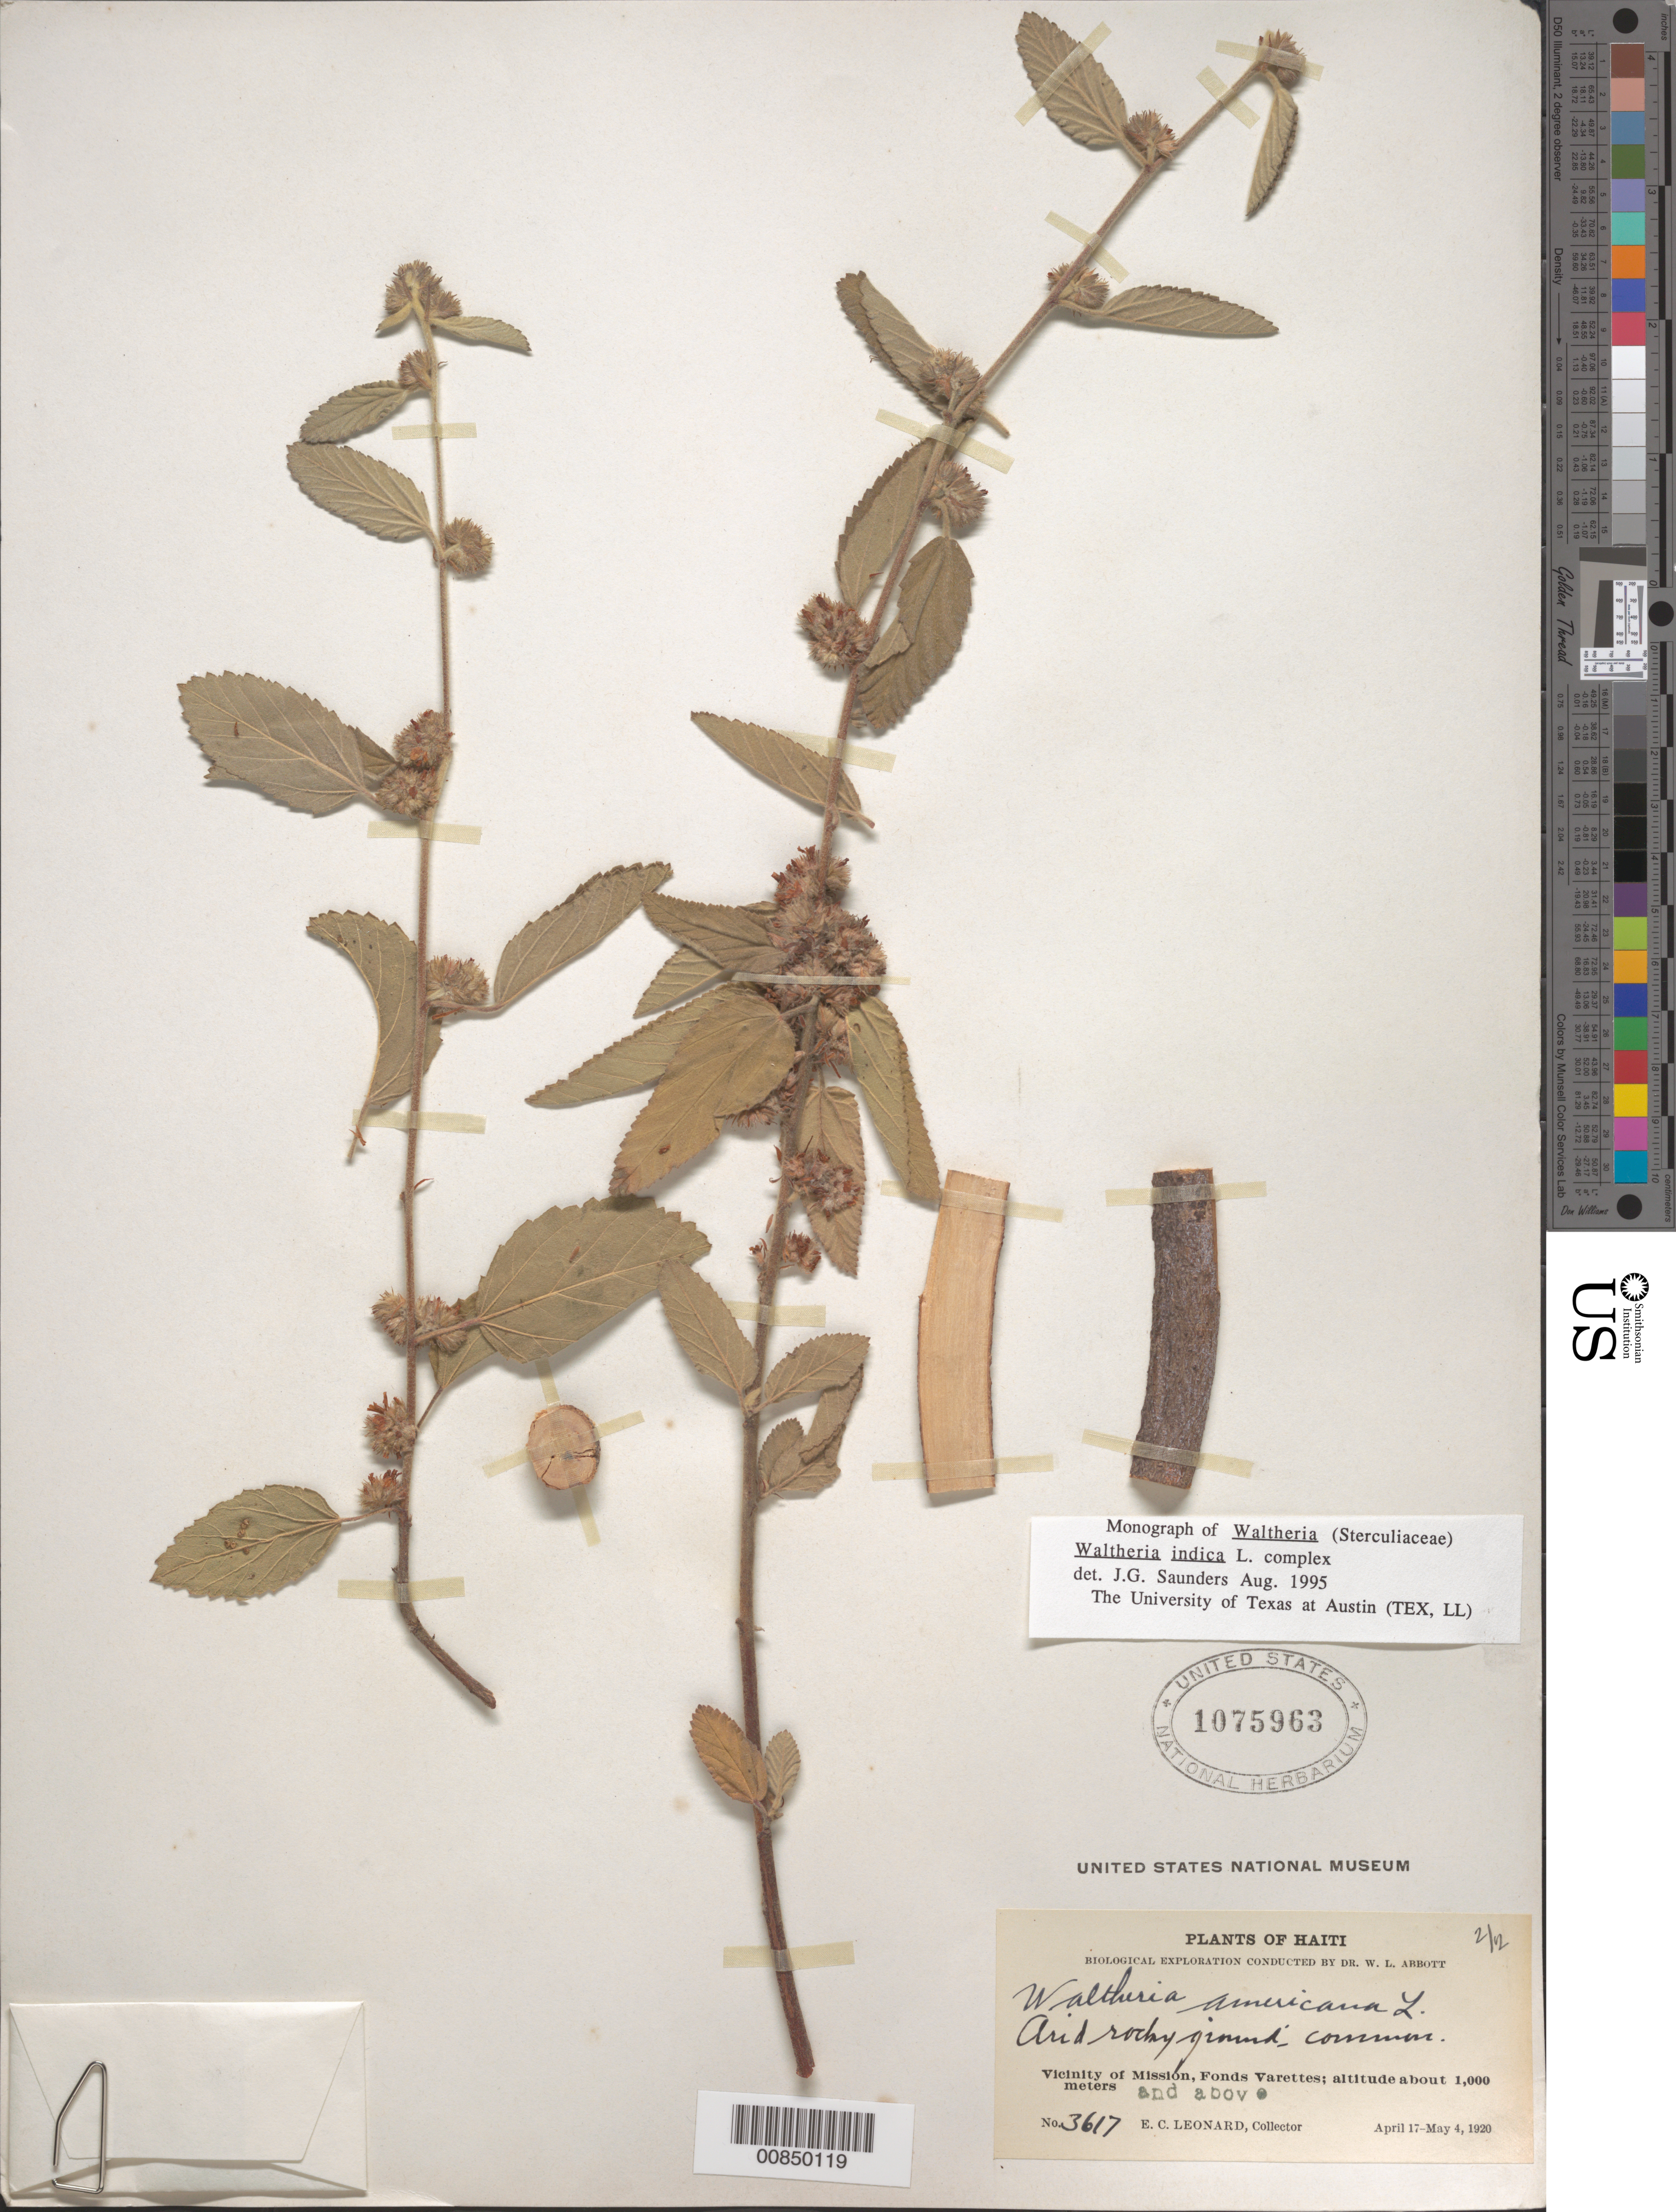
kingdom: Plantae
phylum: Tracheophyta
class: Magnoliopsida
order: Malvales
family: Malvaceae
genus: Waltheria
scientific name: Waltheria indica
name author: L.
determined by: Saunders, J. G.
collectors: E. C. Leonard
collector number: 3617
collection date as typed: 17 Apr 1920 to 04 May 1920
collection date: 1920-04-17/1920-05-04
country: Haiti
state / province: Ouest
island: Hispaniola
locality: Vicinity of Mission, Fond Verrettes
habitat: Arid rocky ground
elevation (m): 1000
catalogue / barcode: US 1075963